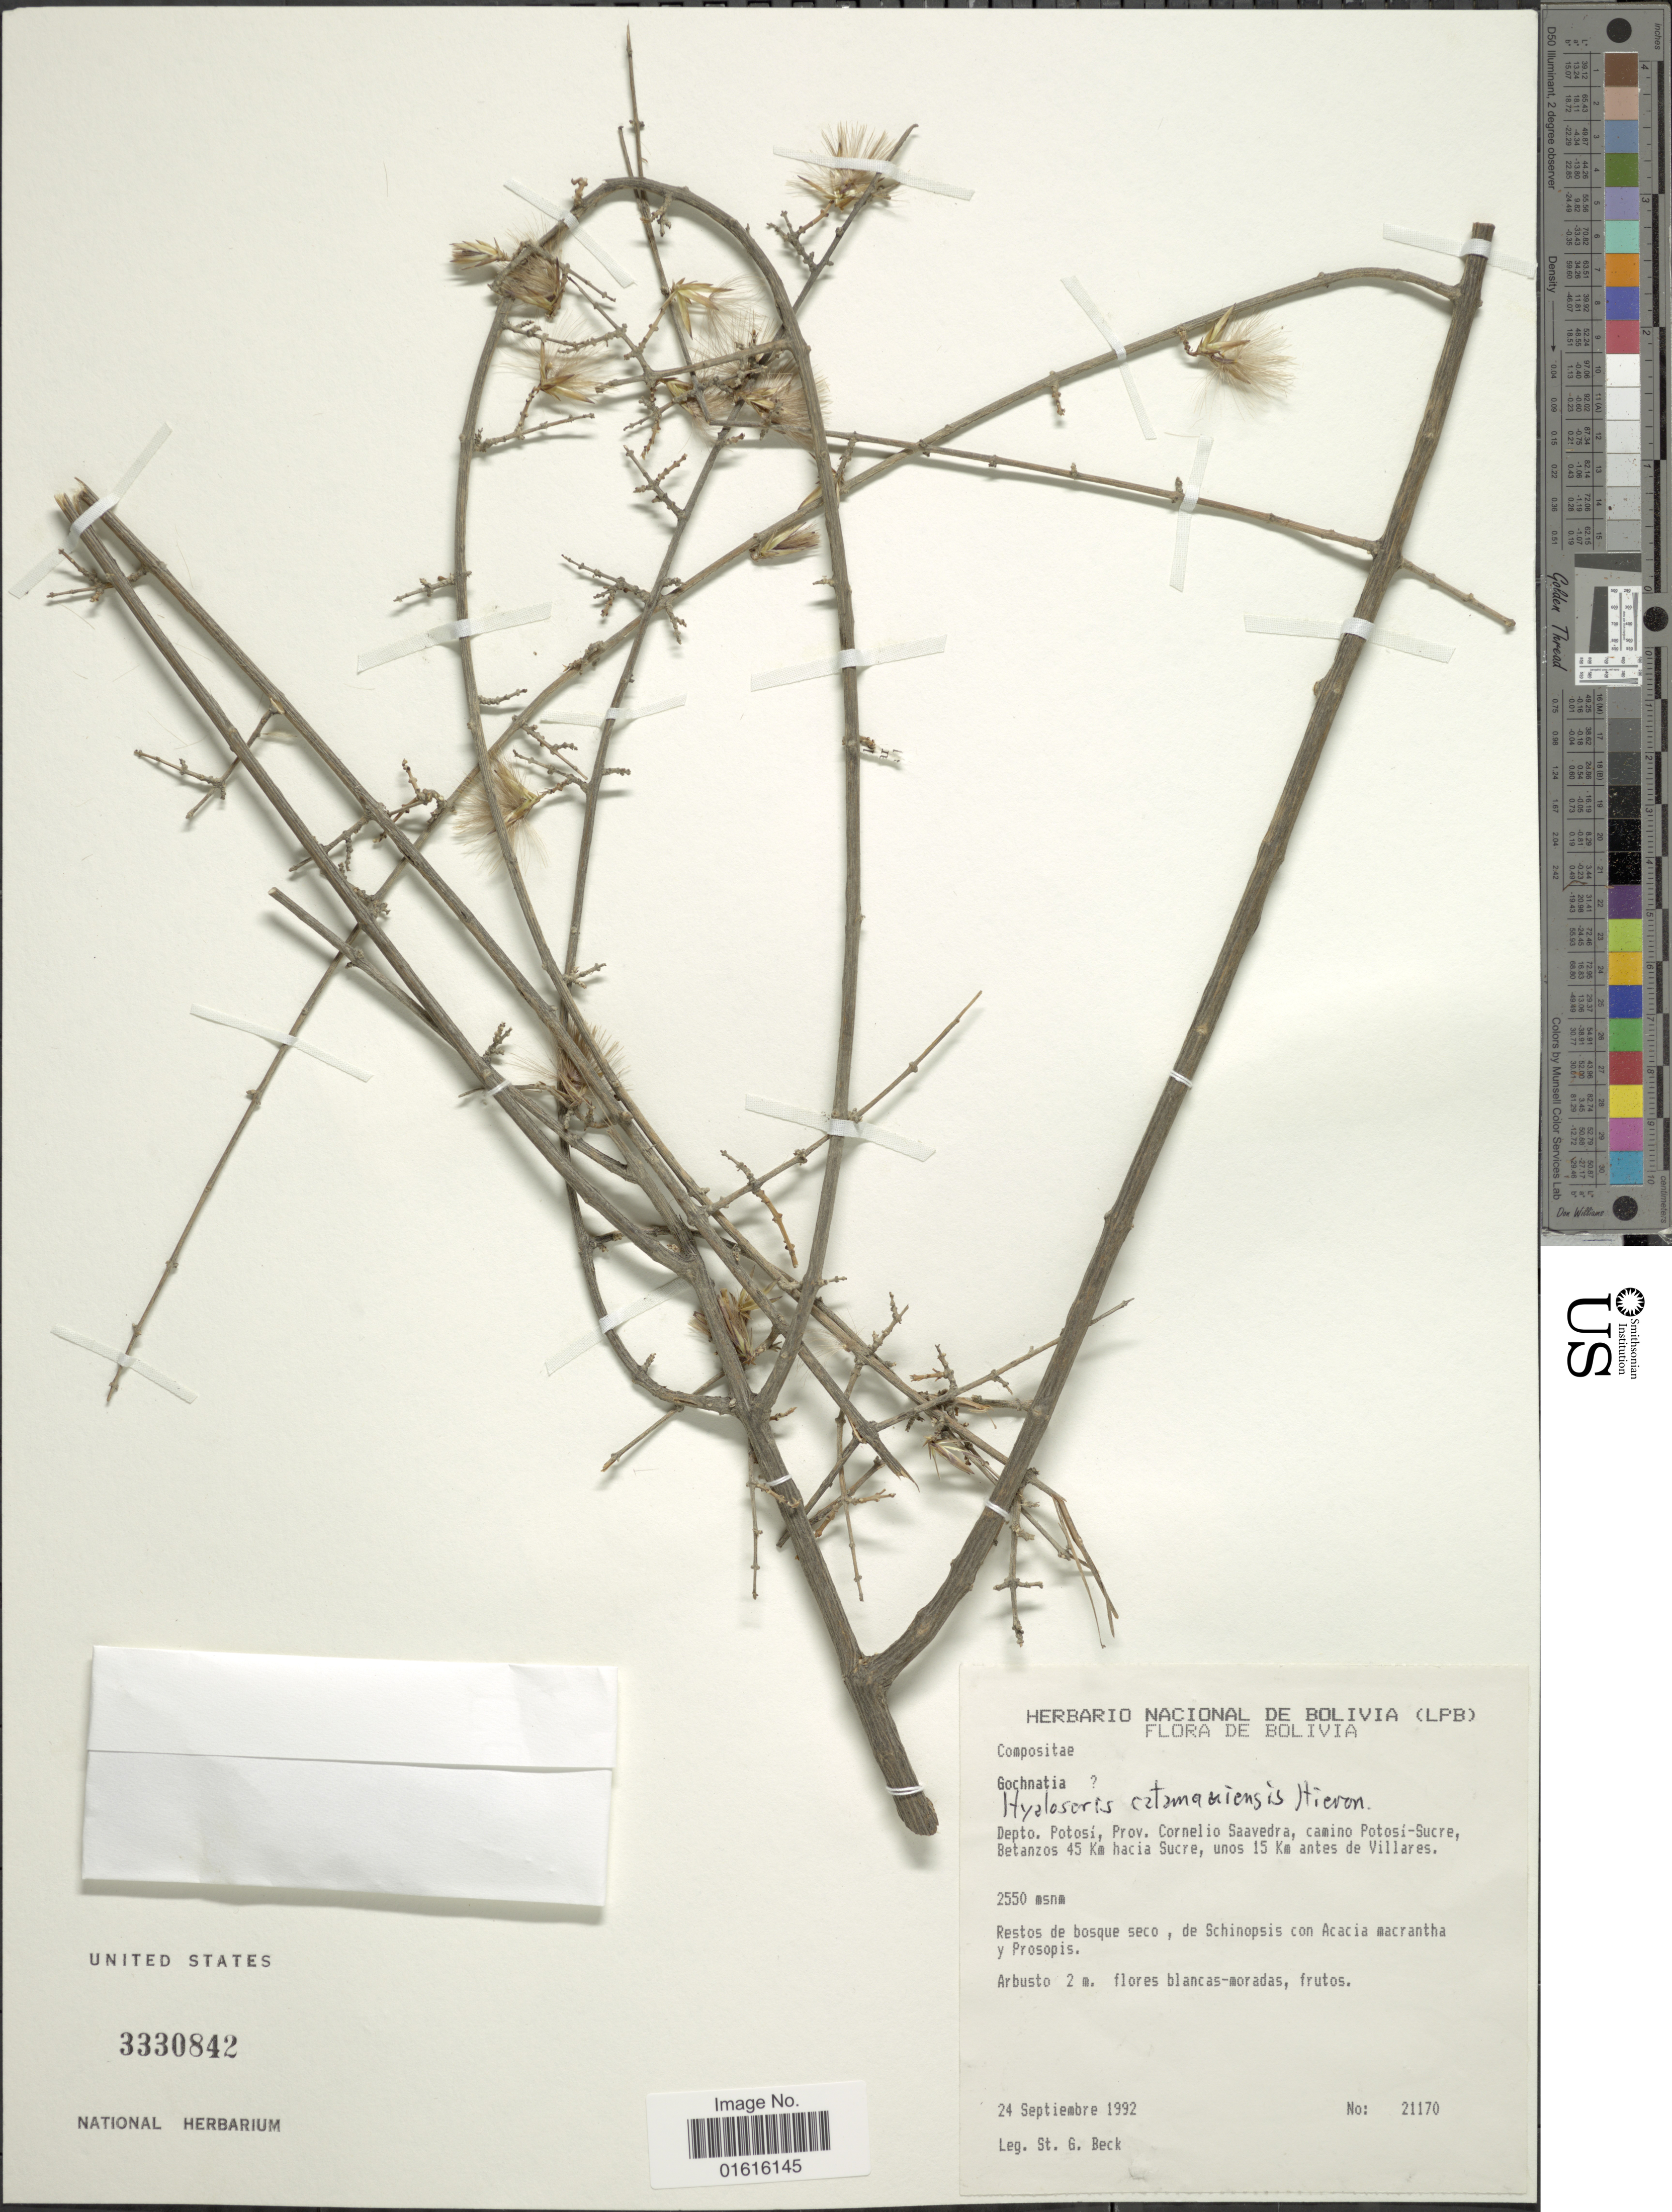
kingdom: Plantae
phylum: Tracheophyta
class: Magnoliopsida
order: Asterales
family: Asteraceae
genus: Hyaloseris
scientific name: Hyaloseris catamaquiensis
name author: Hieron. in Fiebrig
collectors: S. G. Beck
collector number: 21170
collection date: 1992-09-24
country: Bolivia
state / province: Potosi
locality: Prov. Cornelio Saavedra, camino Potosi-Sucre, Betanzos 45 km hacia Sucre, unos 15 km antes de Villares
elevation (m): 2550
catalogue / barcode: US 3330842